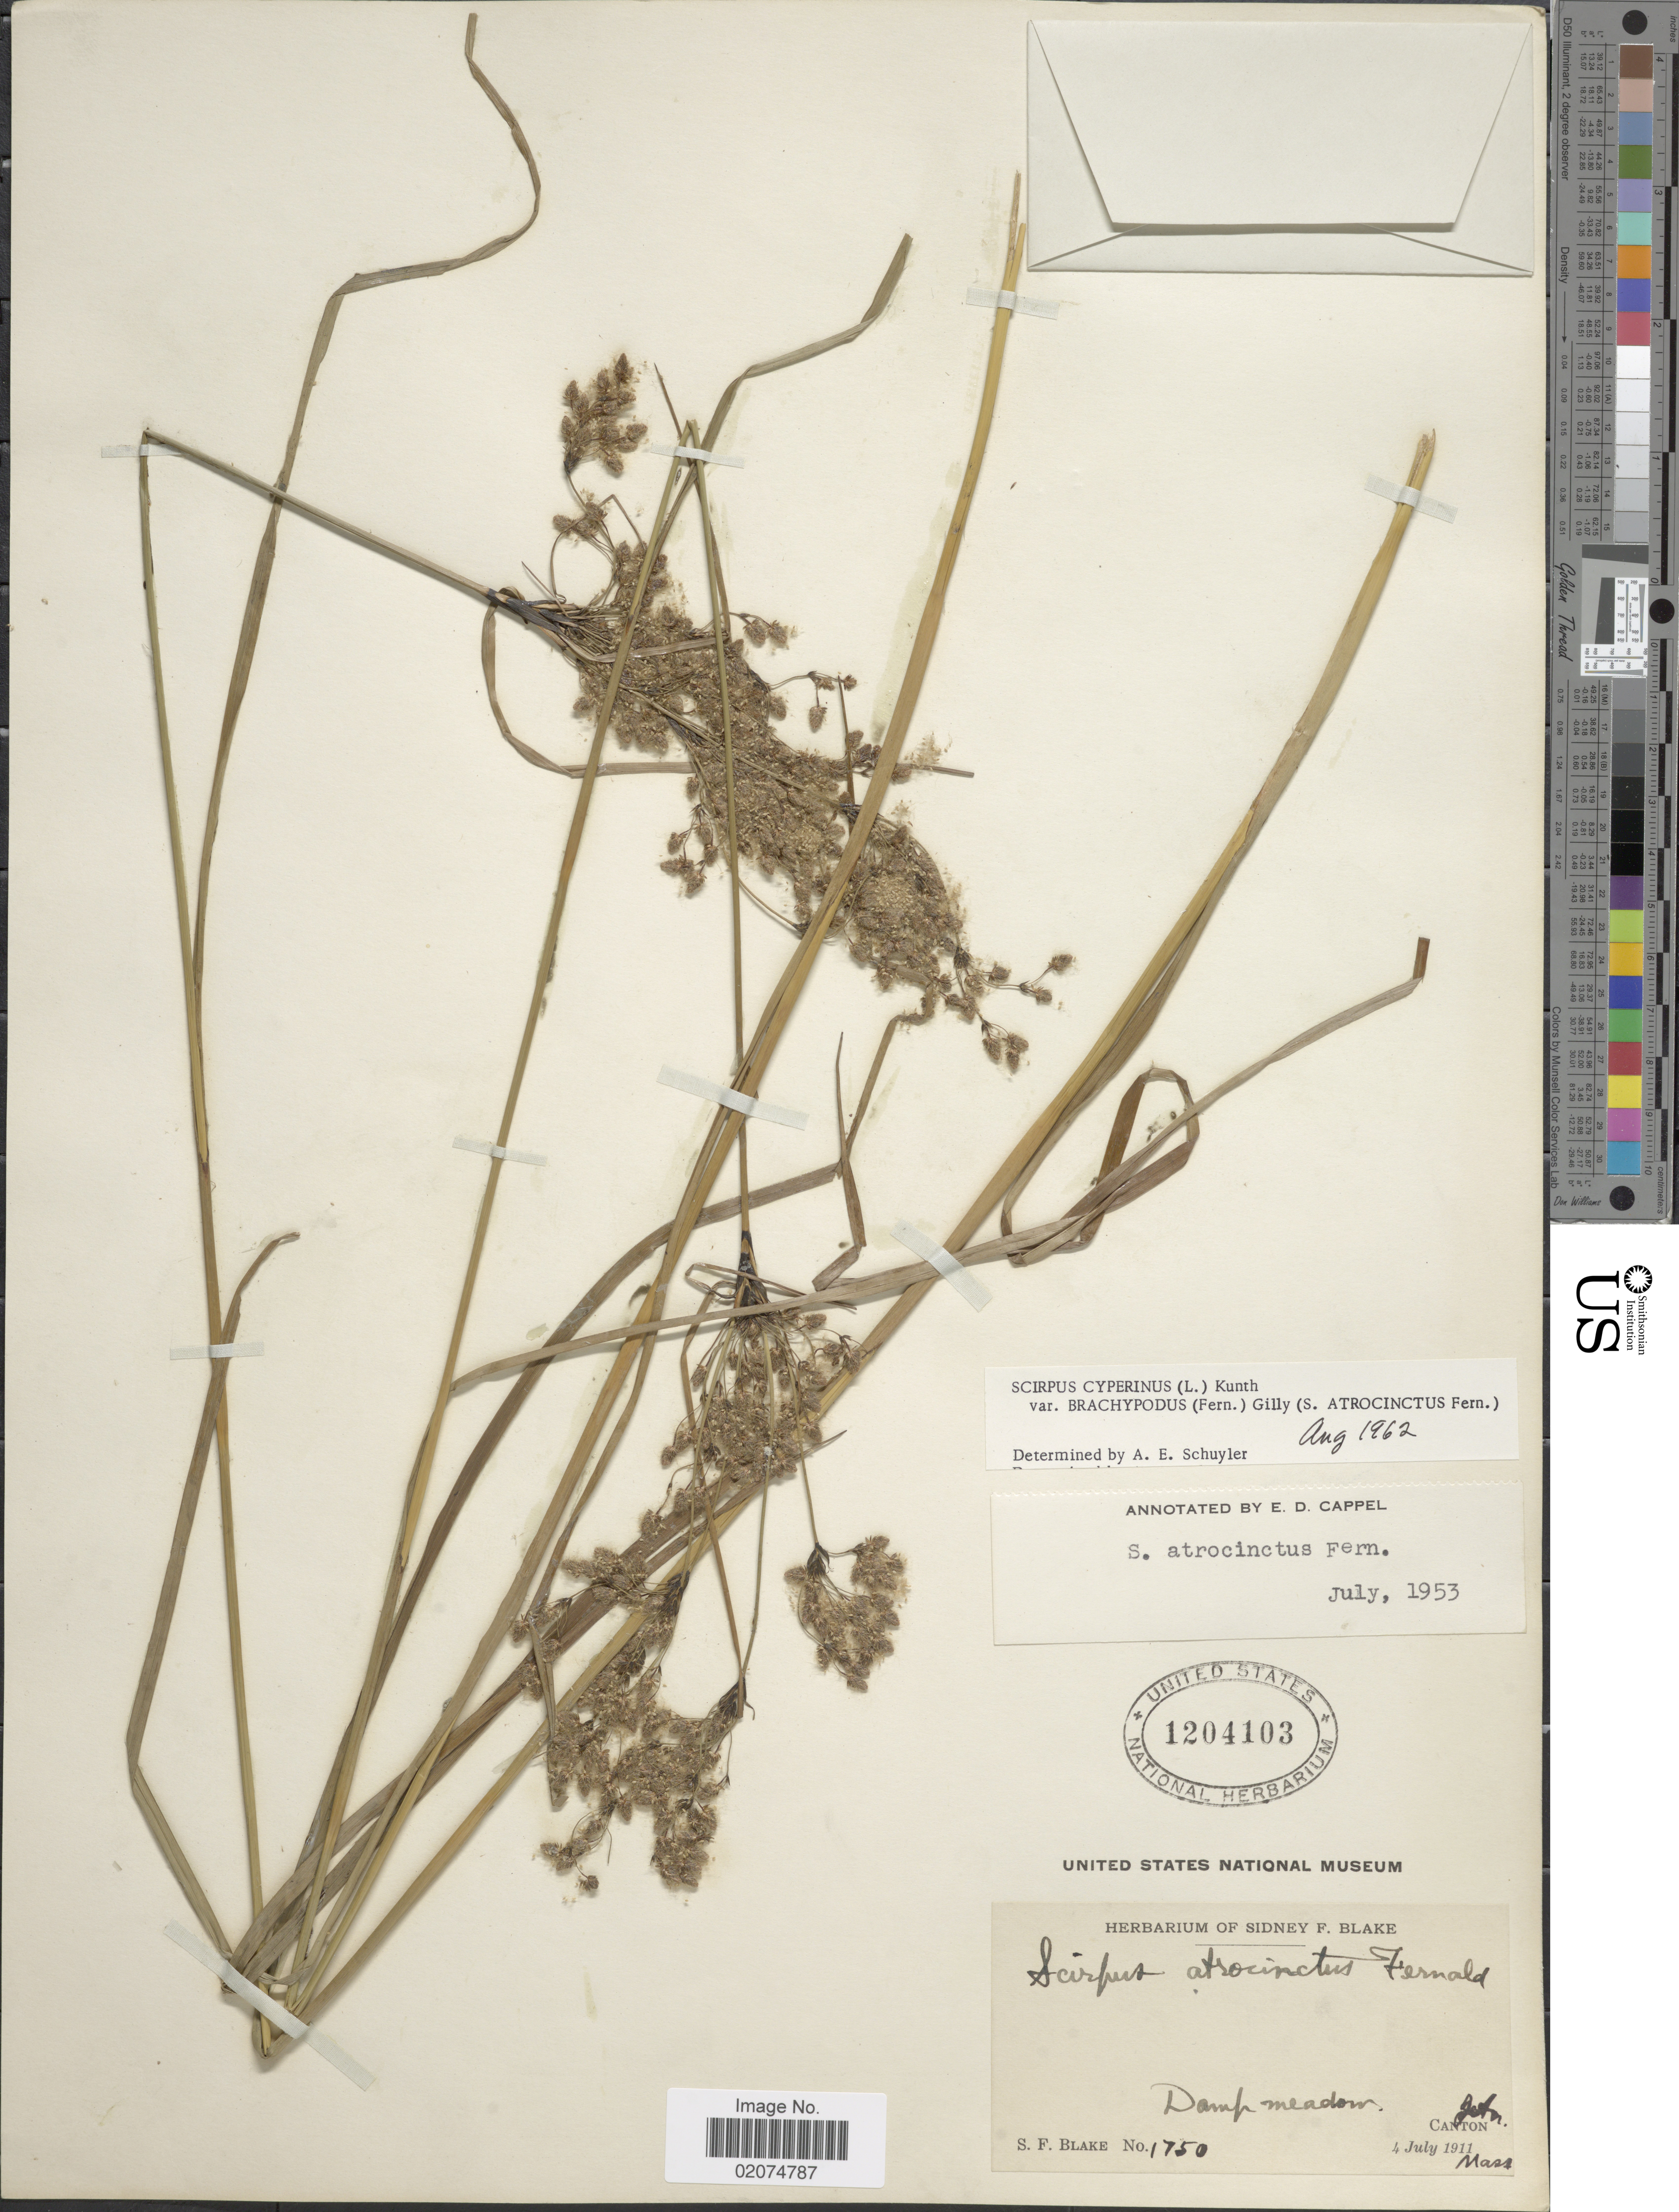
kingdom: Plantae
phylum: Tracheophyta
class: Liliopsida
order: Poales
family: Cyperaceae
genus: Scirpus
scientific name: Scirpus atrocinctus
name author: Fernald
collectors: S. Blake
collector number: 1750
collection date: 1911-07-04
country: United States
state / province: Massachusetts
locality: Canton Jctn., Mass.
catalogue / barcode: US 1204103